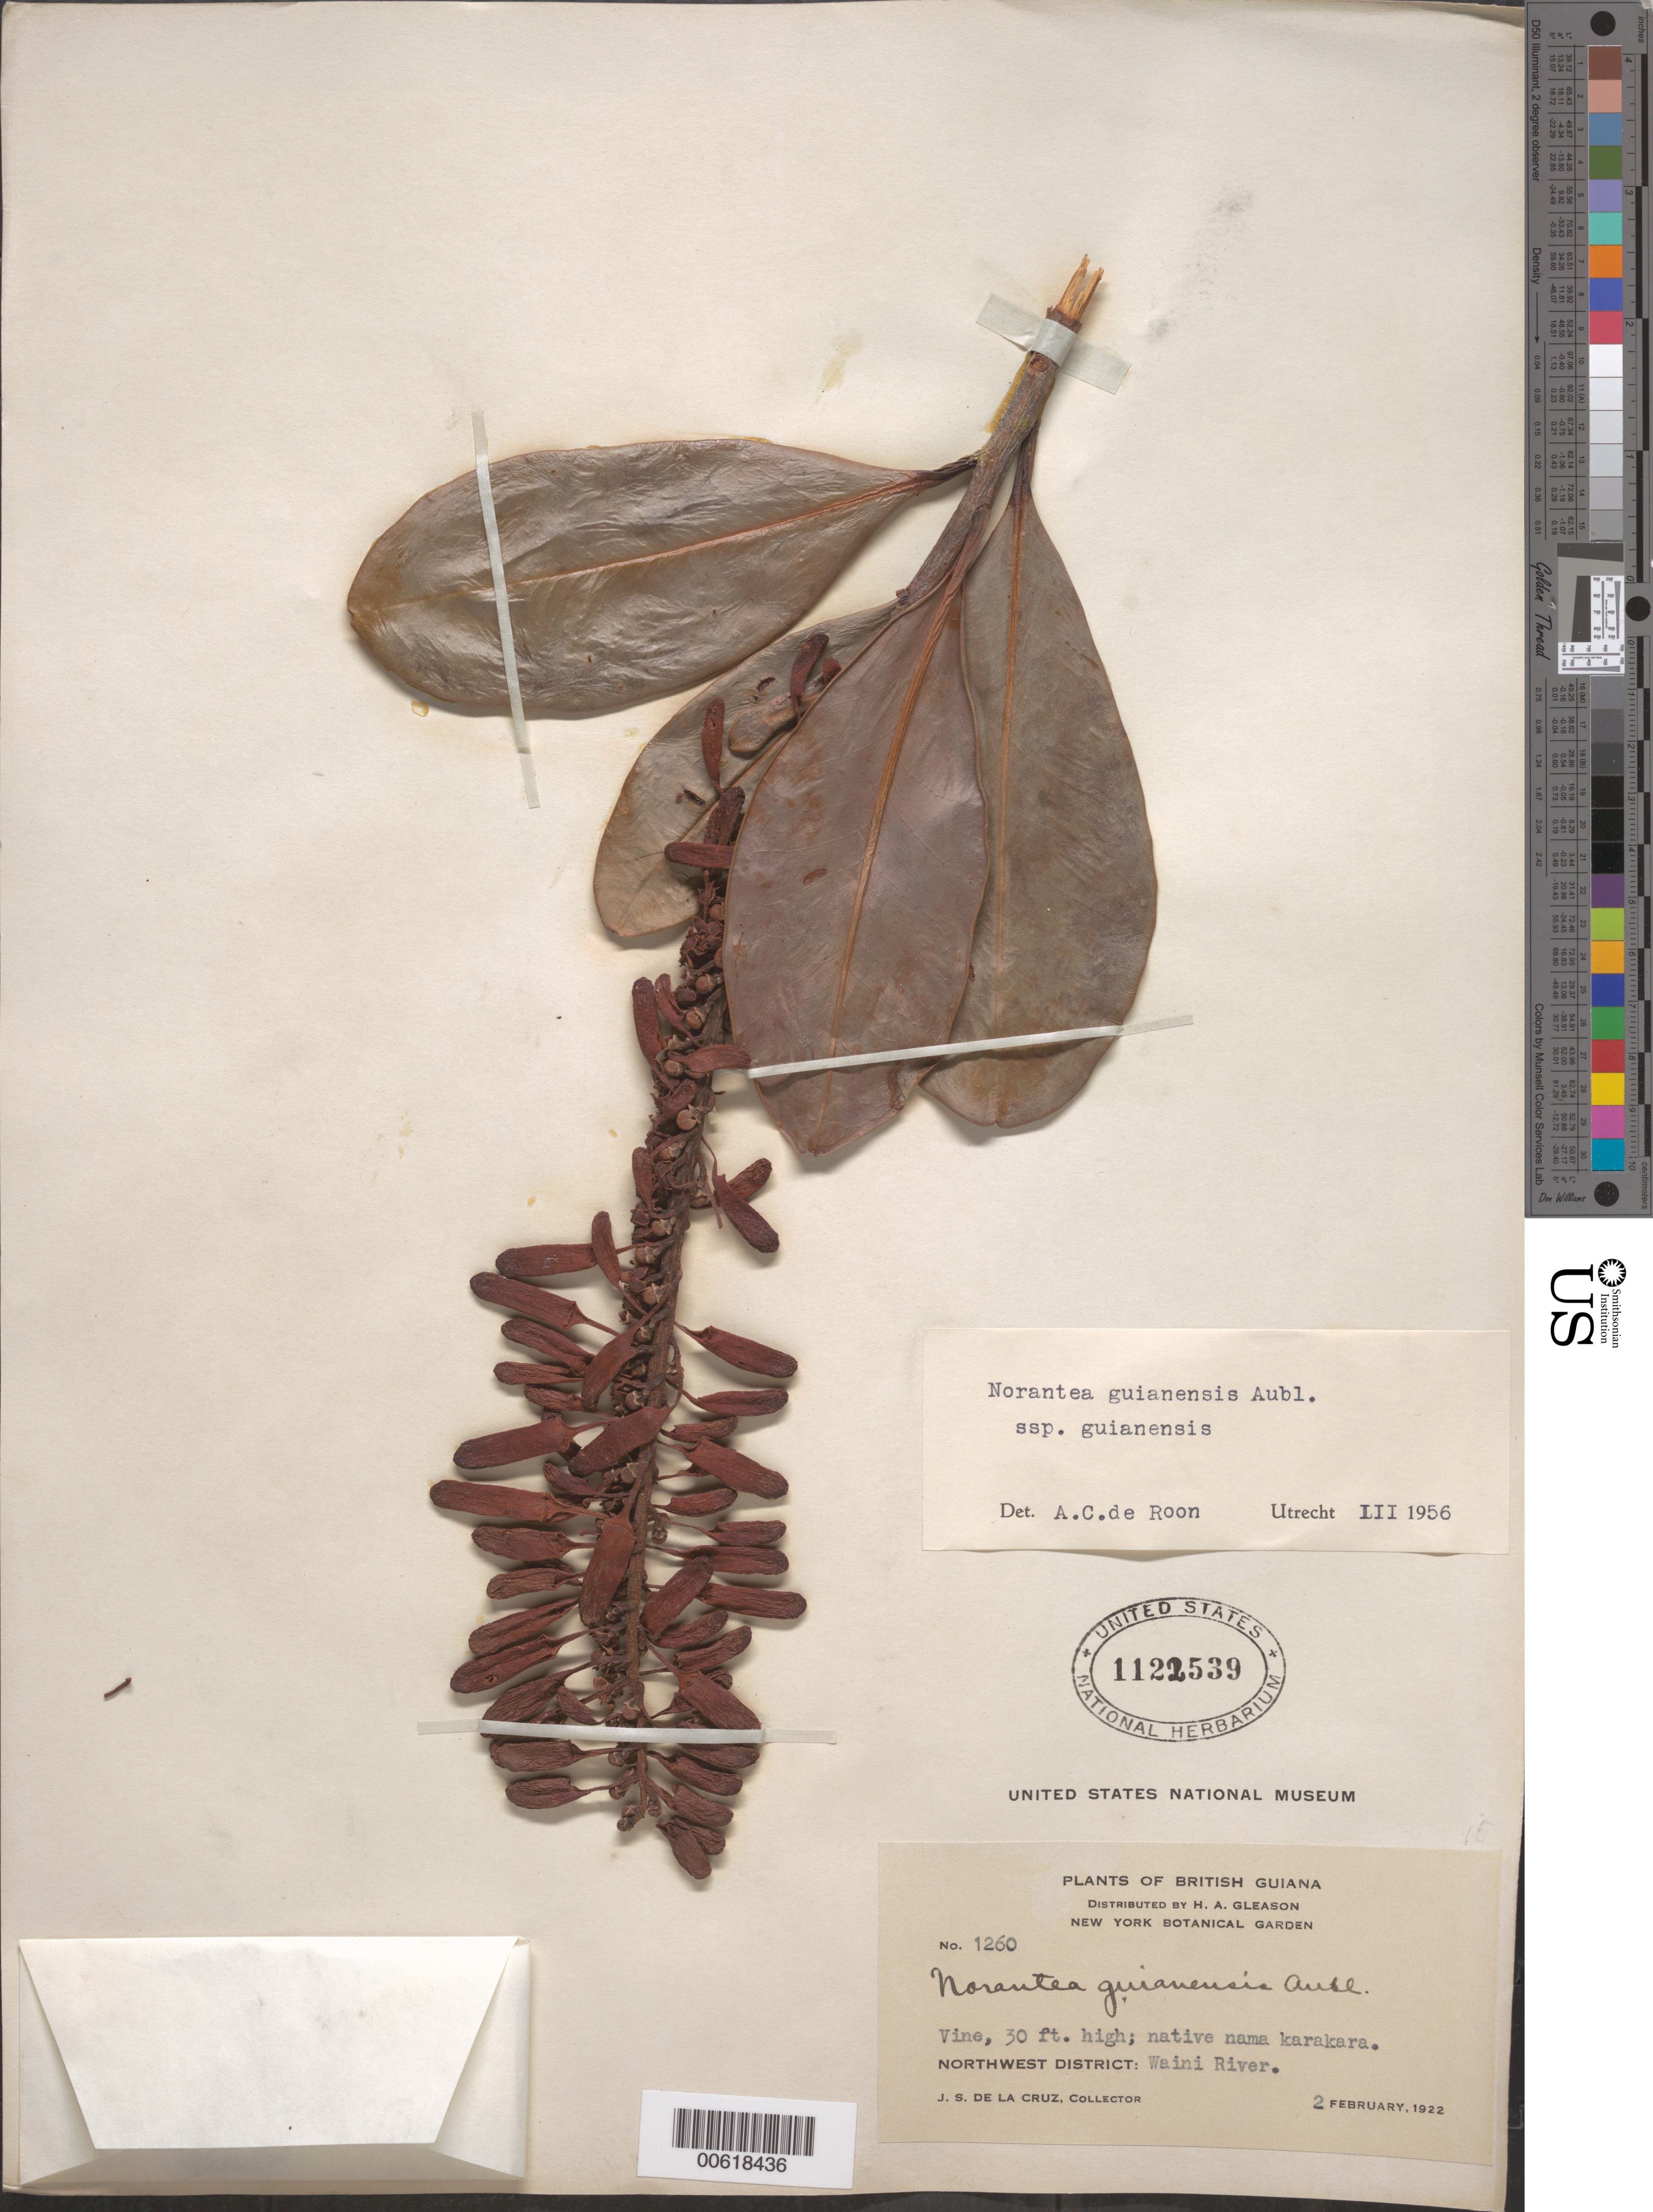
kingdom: Plantae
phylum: Tracheophyta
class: Magnoliopsida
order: Ericales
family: Marcgraviaceae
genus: Norantea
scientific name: Norantea guianensis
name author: Aubl.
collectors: J. S. de la Cruz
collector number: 1260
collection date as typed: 2-Feb-22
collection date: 1922-02-02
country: Guyana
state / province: Barima-Waini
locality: Waini R., NW District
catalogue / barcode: US 1122539